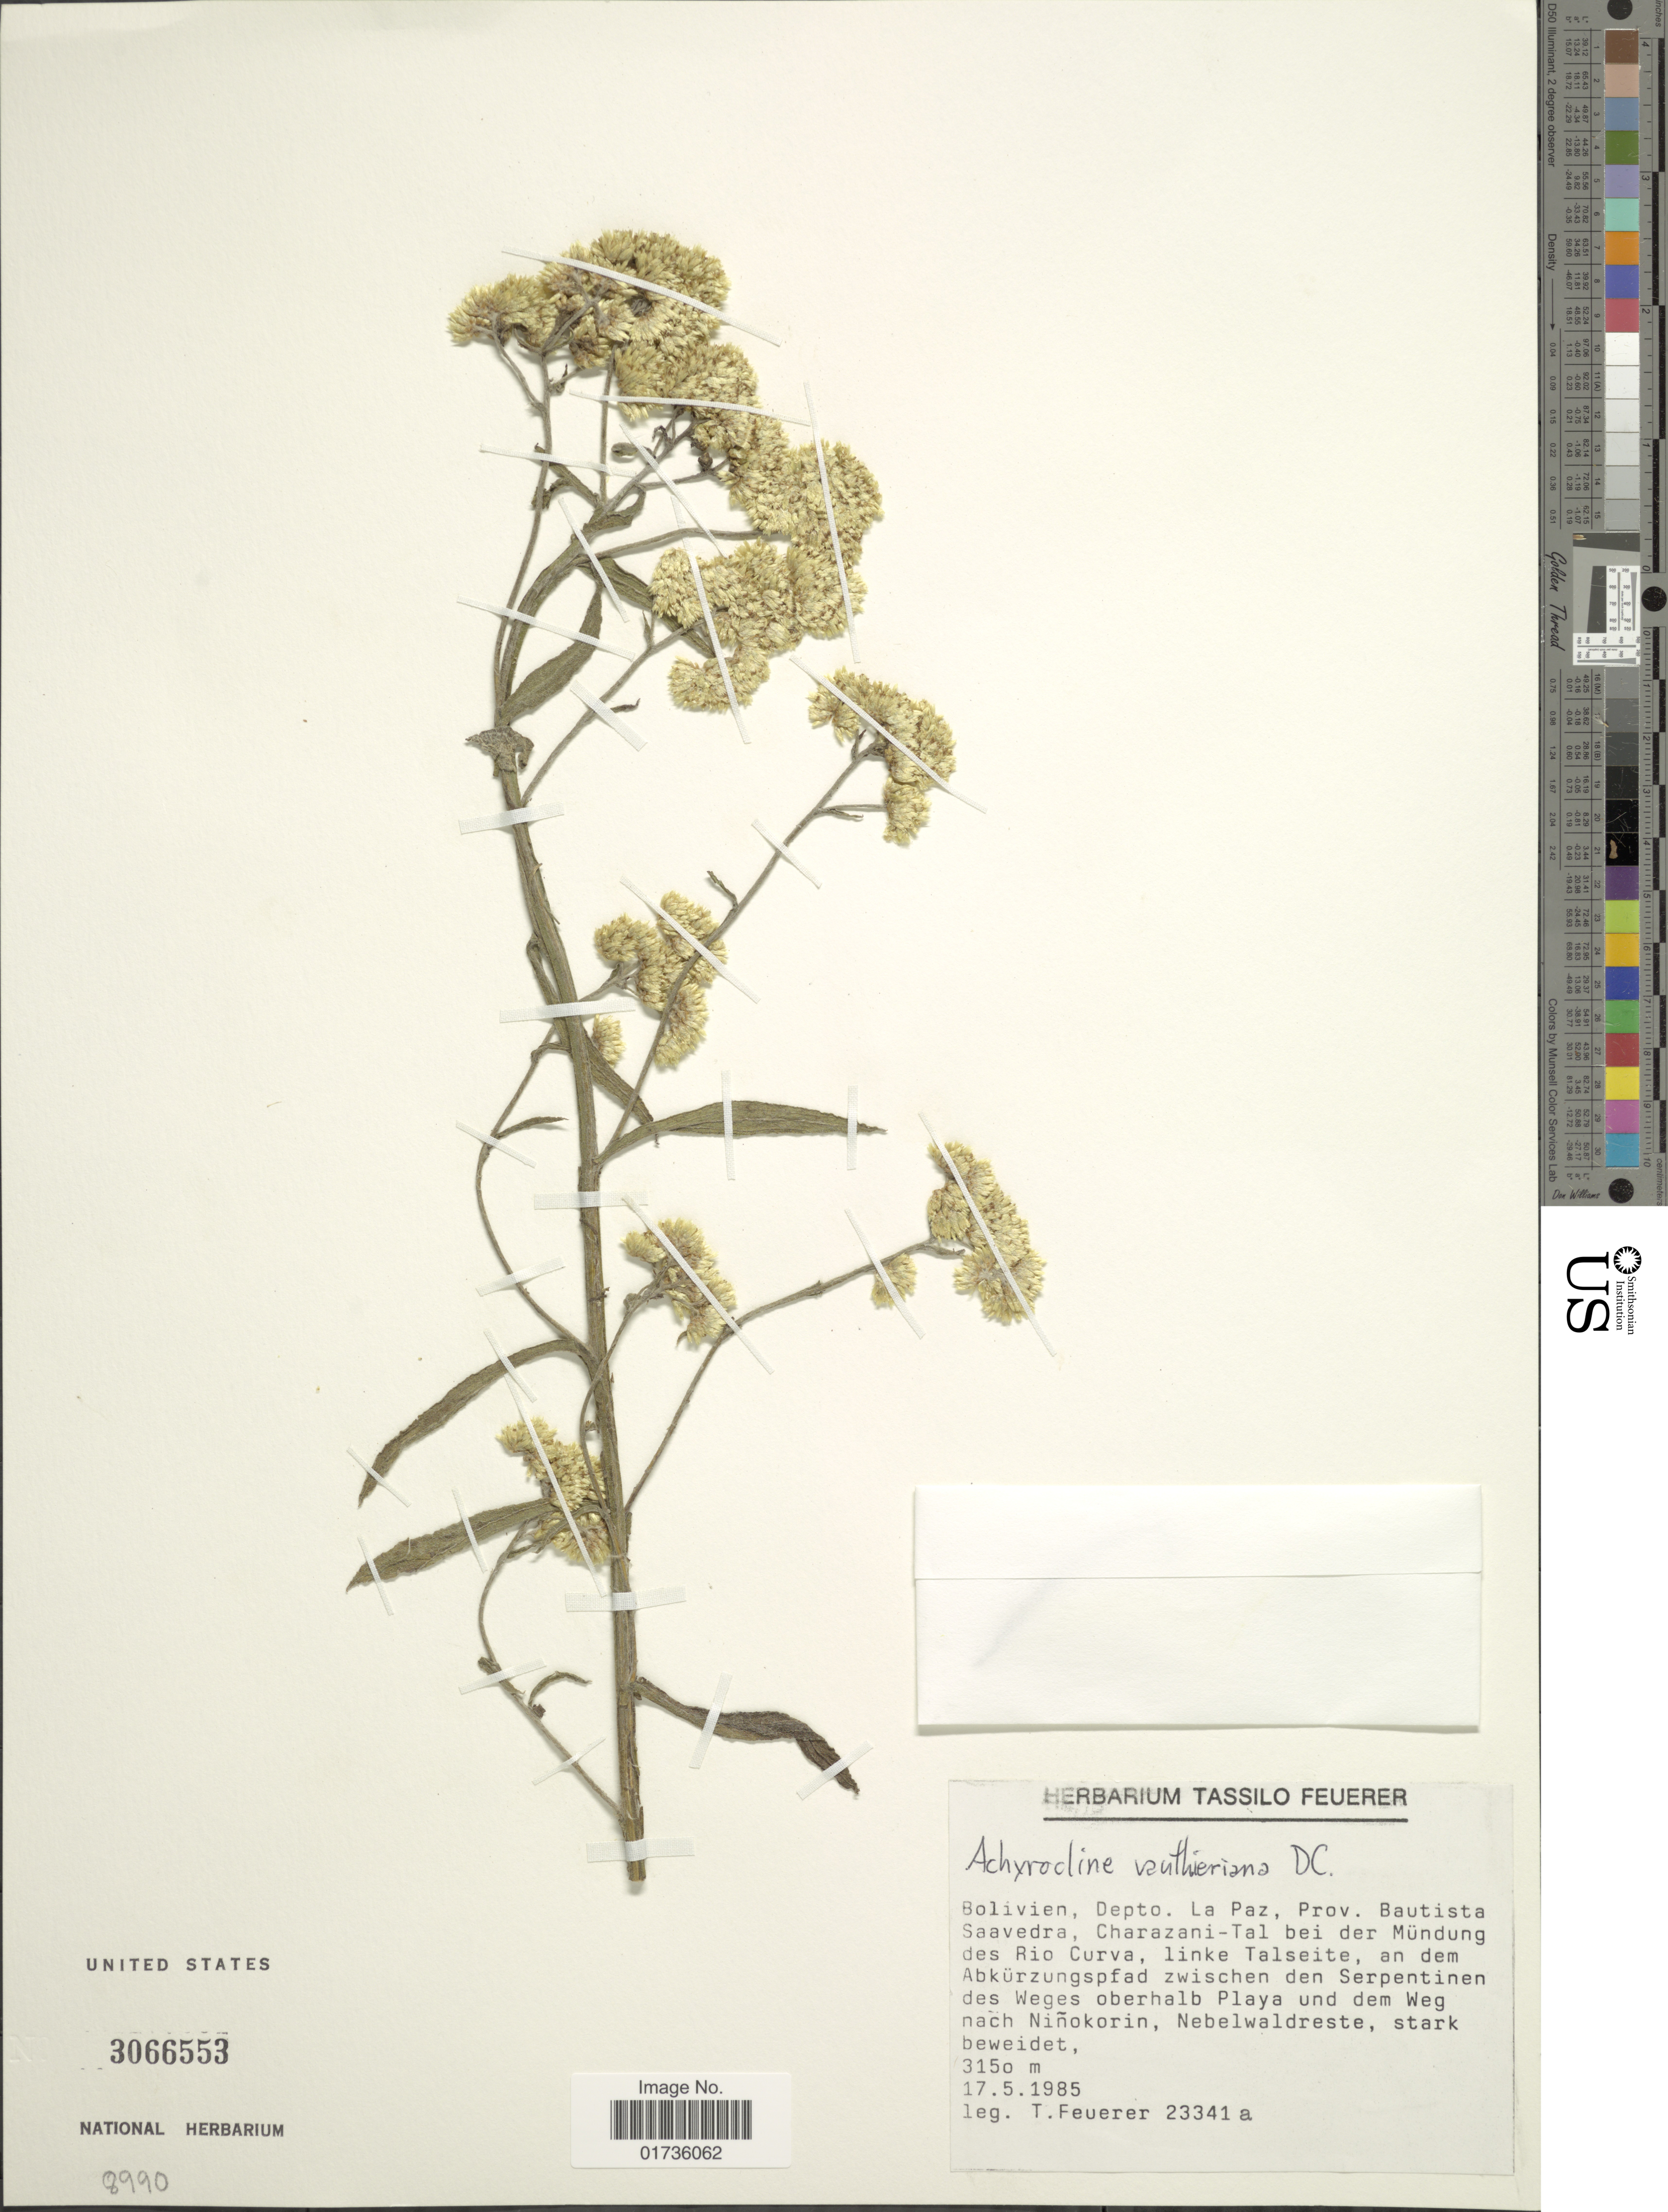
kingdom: Plantae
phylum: Tracheophyta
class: Magnoliopsida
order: Asterales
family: Asteraceae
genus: Achyrocline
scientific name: Achyrocline vauthieriana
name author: DC.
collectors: T. Feuerer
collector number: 23341a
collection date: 1985-05-17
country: Bolivia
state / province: La Paz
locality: Depto La Paz, Prov. Bautista Saavedra, Charazani-Tal bei der Mündung des Rio Curva, linke Talseite, an dem Abkürzungspfad zwischen den Serpentinen des Weges oberhalb Playa und dem Weg nach Niñokorin, Nebelwaldreste, stark beweidet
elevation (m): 3150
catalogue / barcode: US 3066553